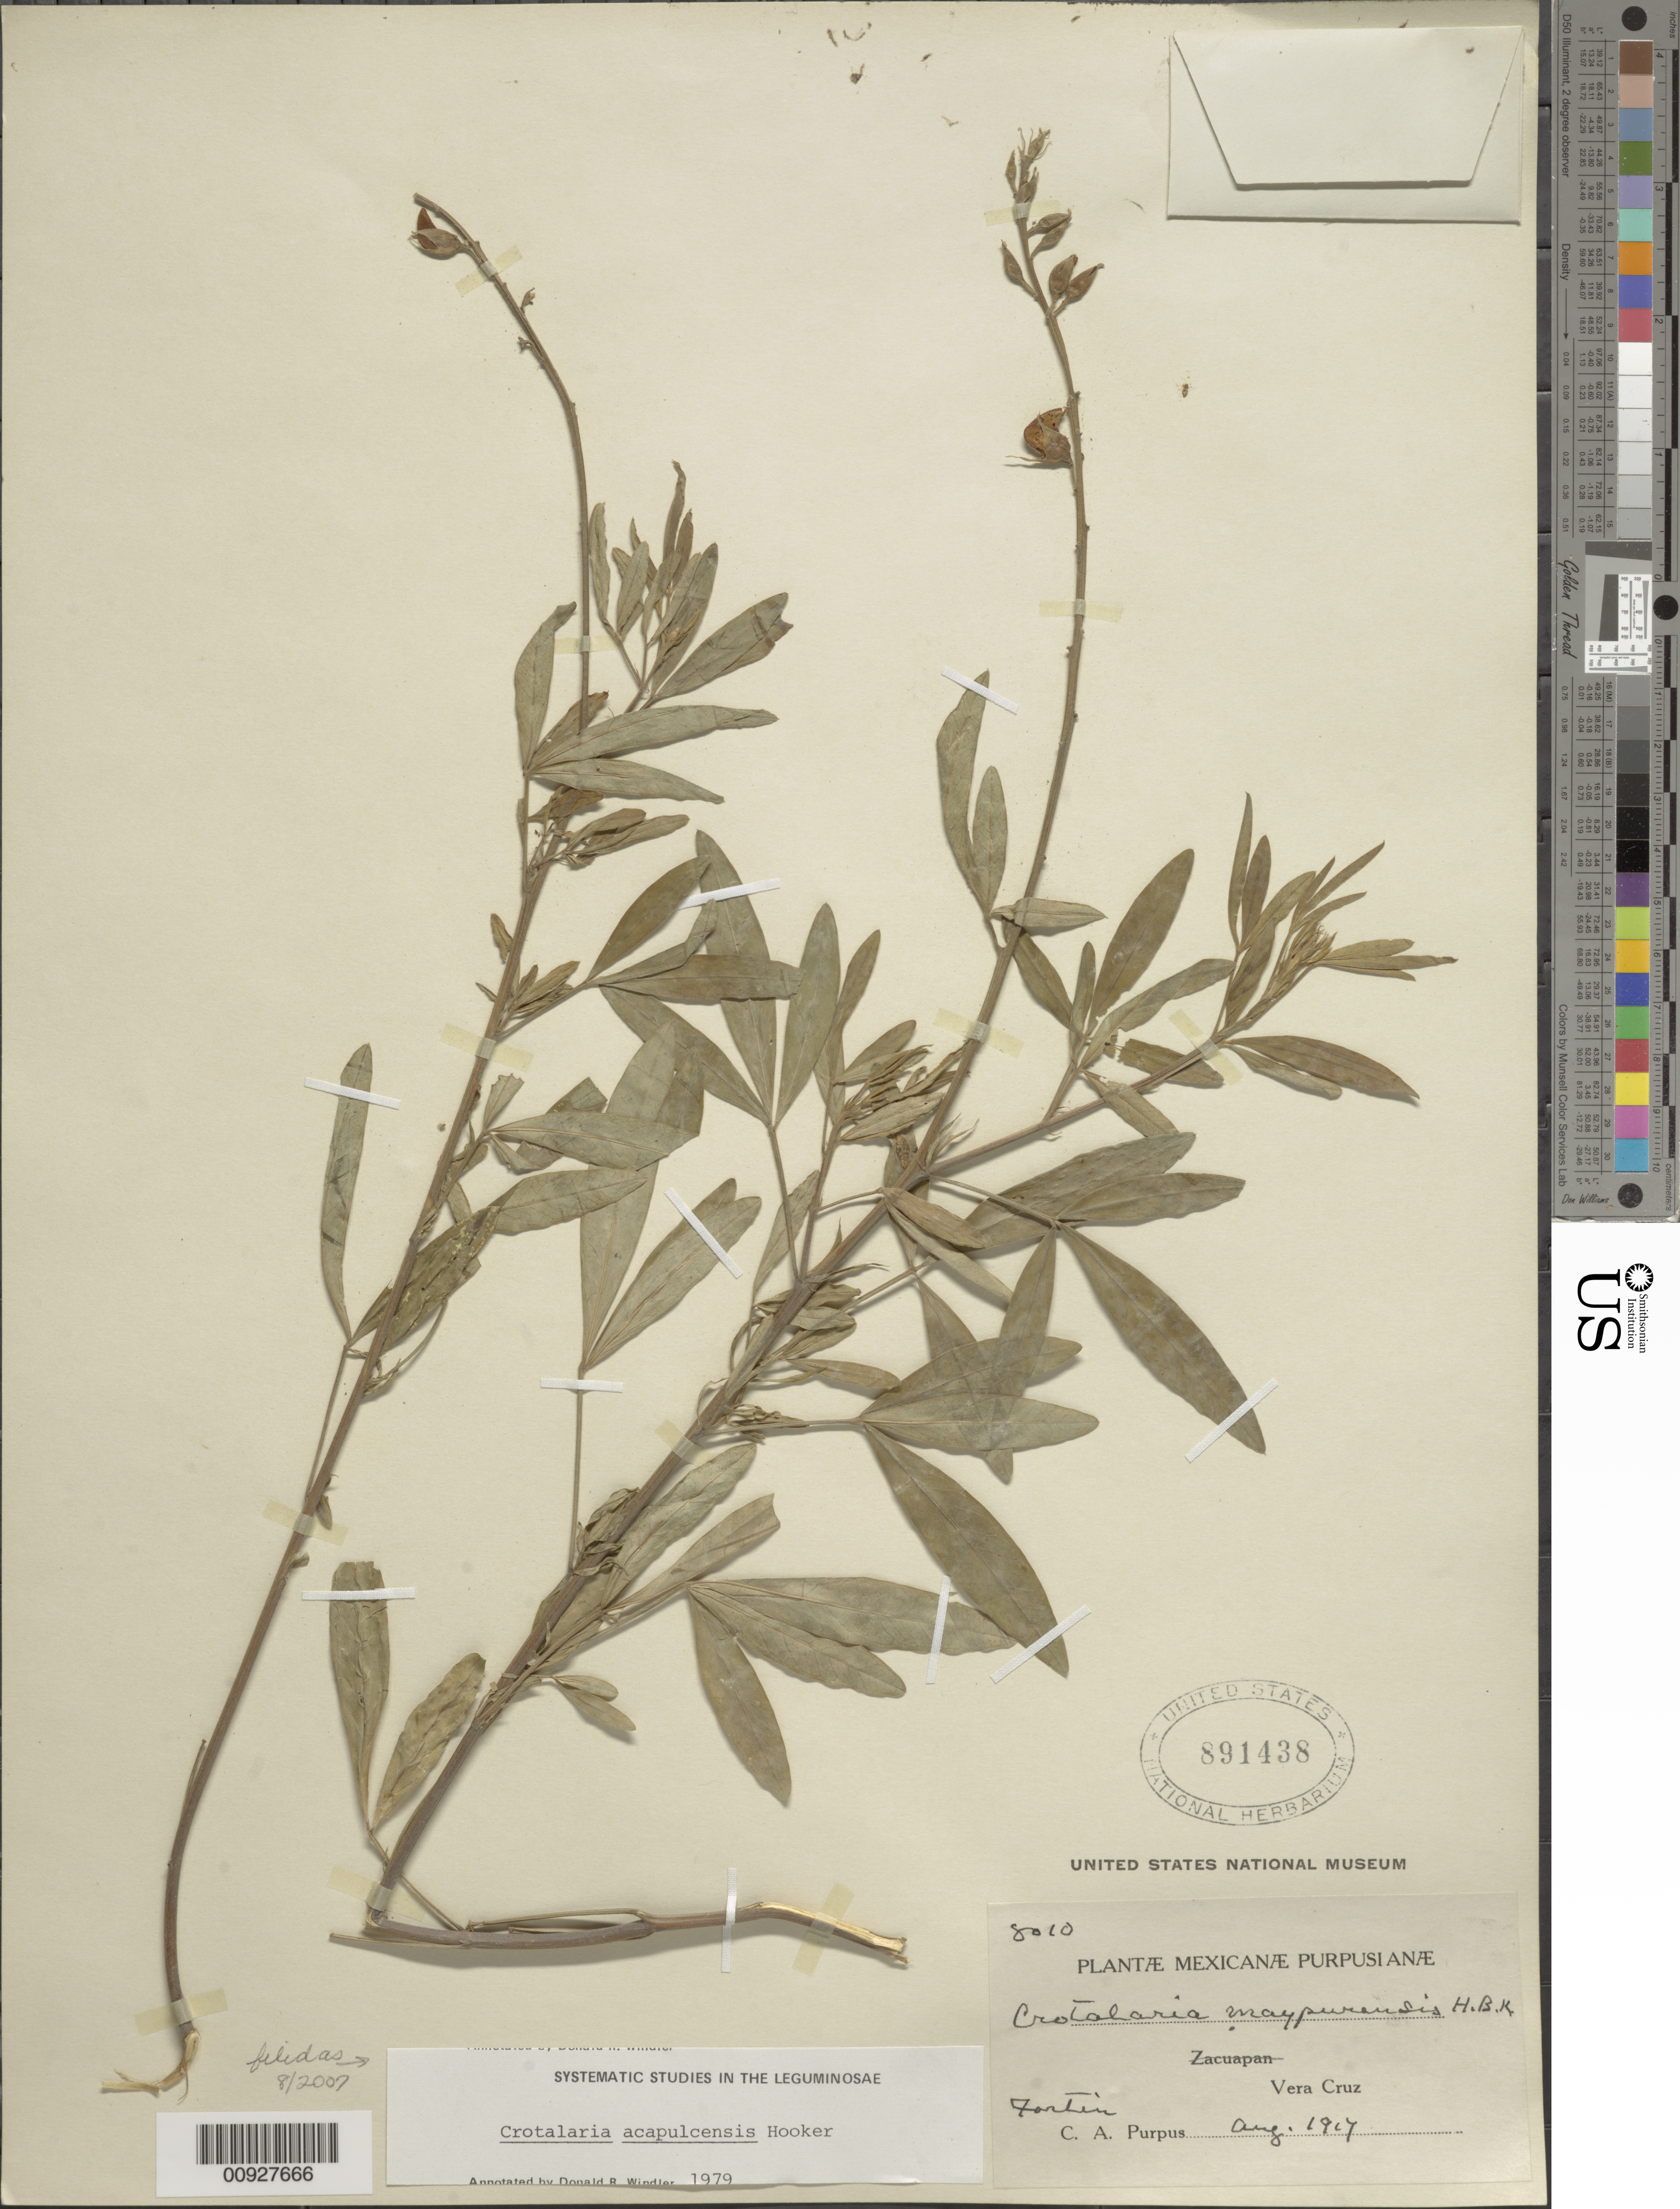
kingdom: Plantae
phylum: Tracheophyta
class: Magnoliopsida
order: Fabales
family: Fabaceae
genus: Crotalaria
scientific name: Crotalaria acapulcensis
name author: Hook. & Arn.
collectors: C. A. Purpus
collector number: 8010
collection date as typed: Aug 1917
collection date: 1917-08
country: Mexico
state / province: Veracruz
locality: Fortin, Veracruz.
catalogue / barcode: US 891438